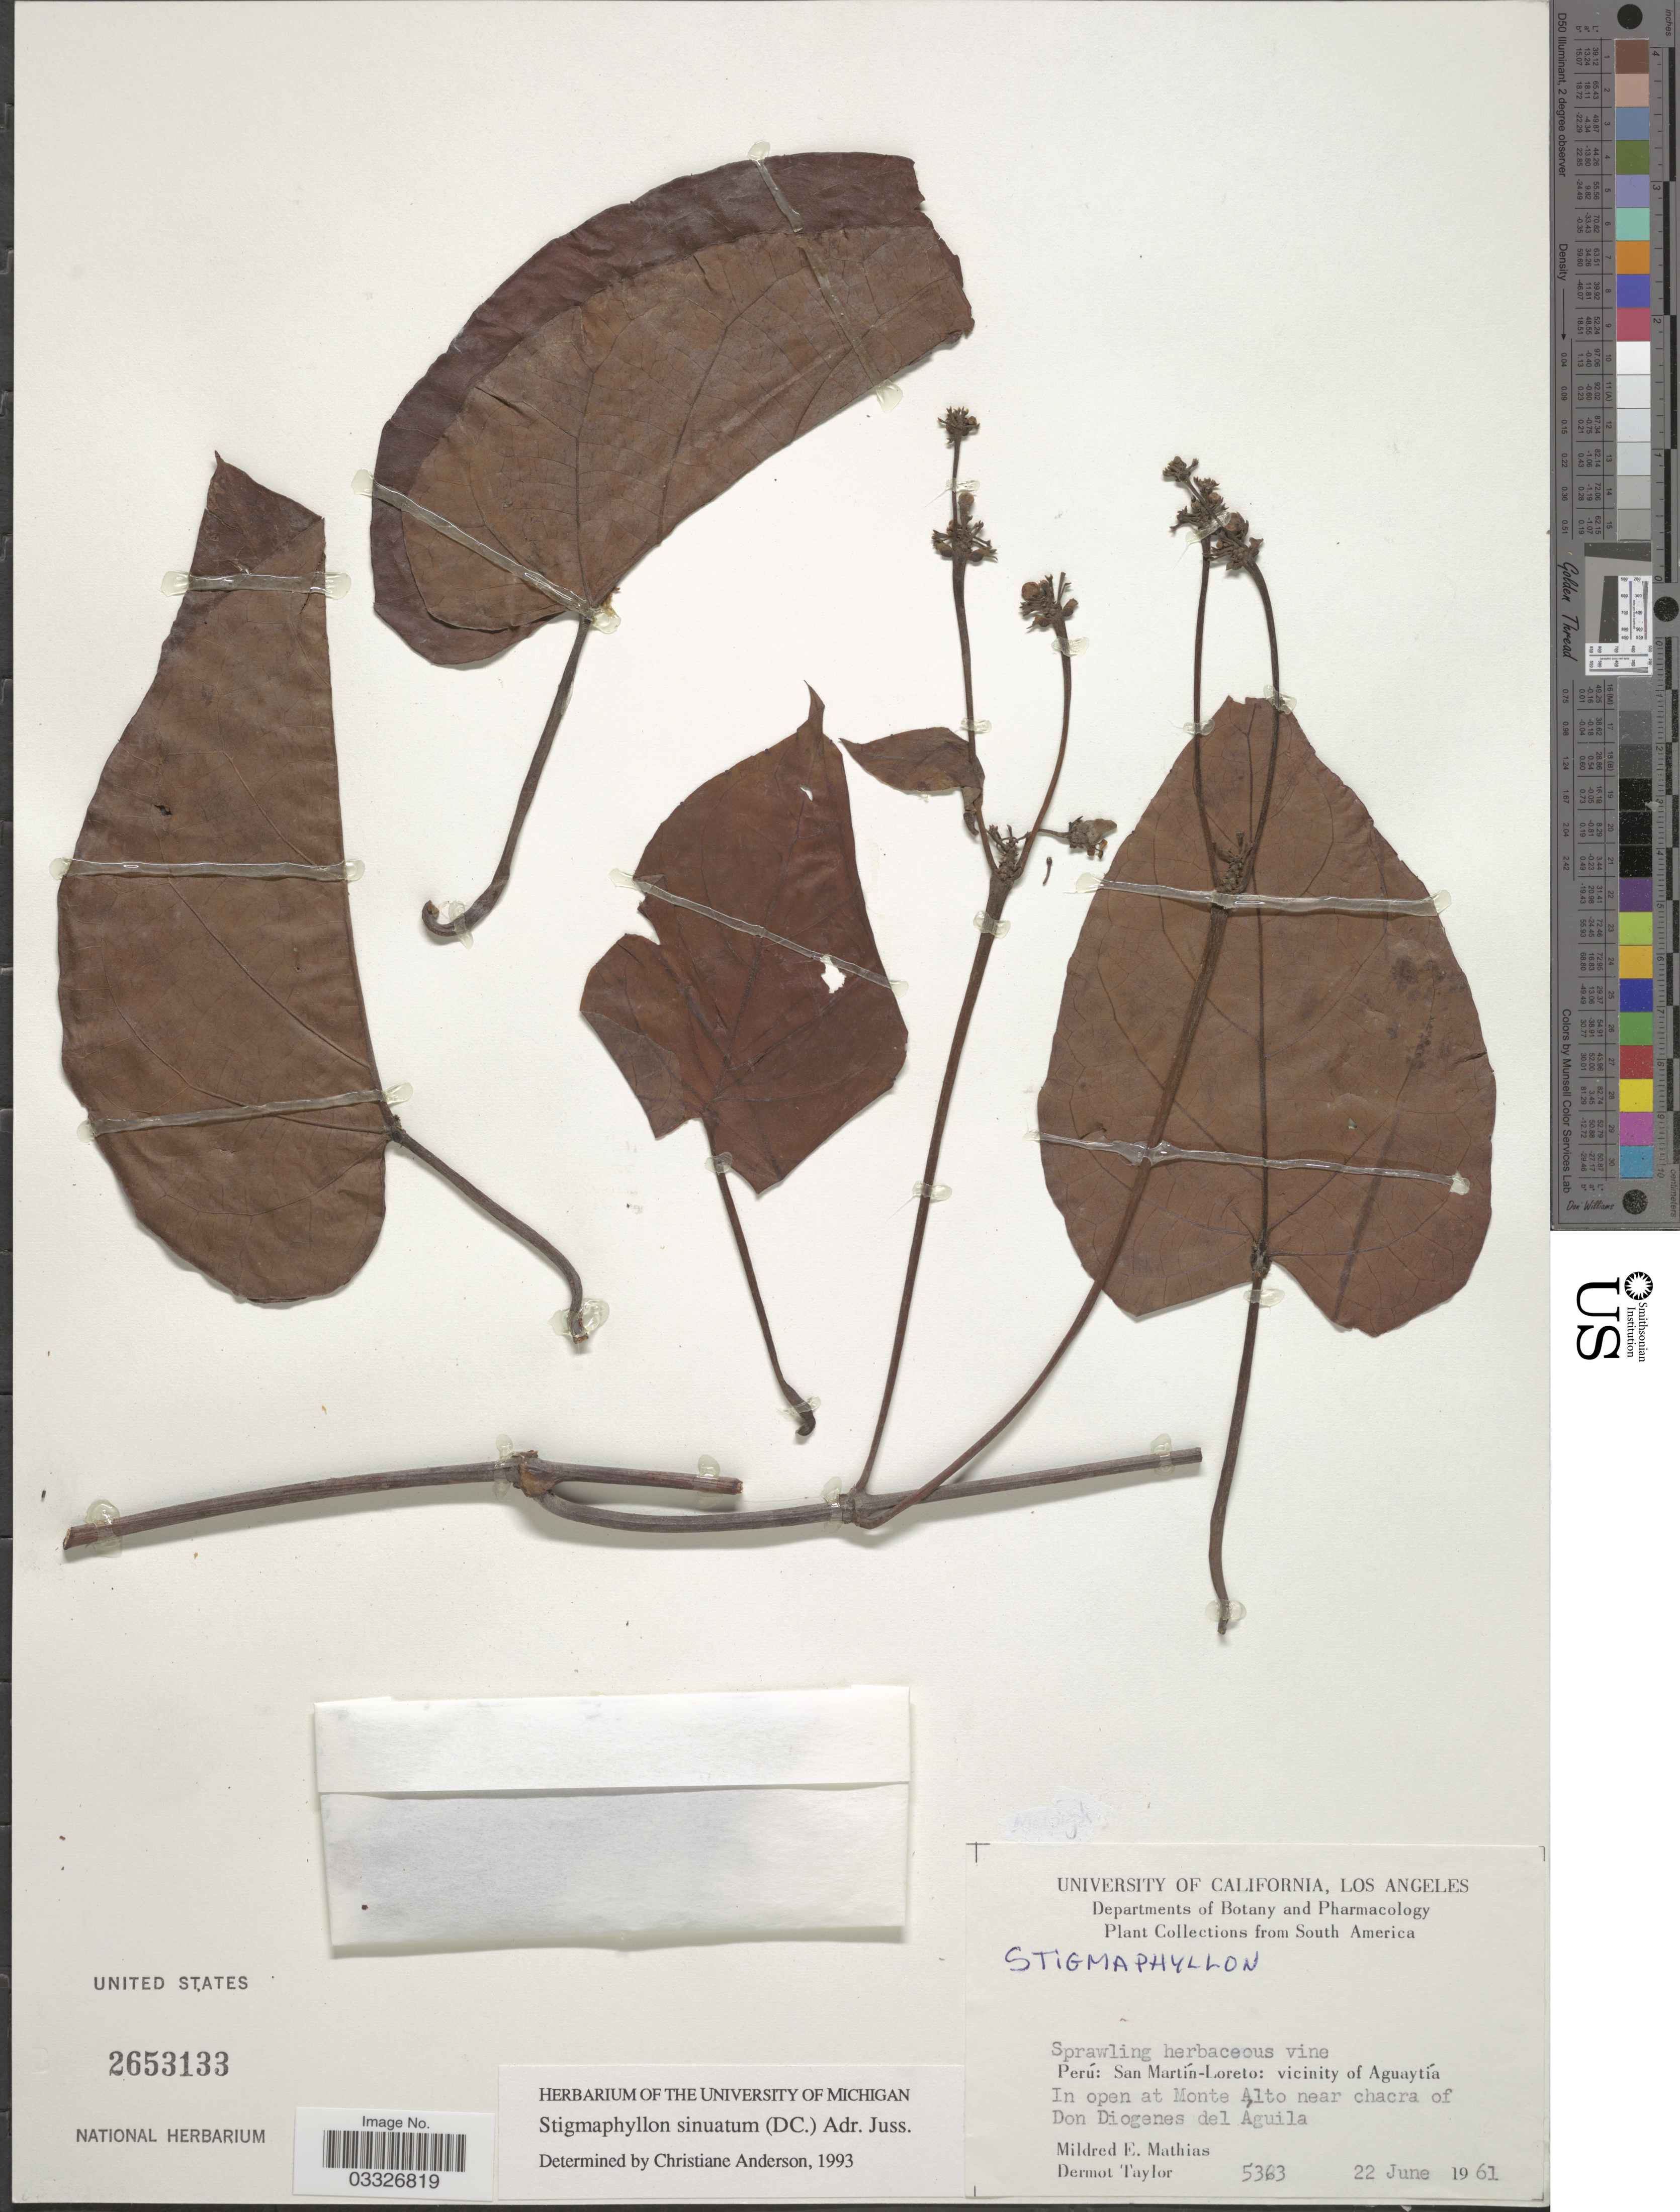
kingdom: Plantae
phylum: Tracheophyta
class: Magnoliopsida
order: Malpighiales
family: Malpighiaceae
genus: Stigmaphyllon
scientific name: Stigmaphyllon sinuatum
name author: (DC.) A. Juss.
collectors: M. E. Mathias & D. Taylor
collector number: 5363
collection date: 1961-06-22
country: Peru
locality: San Martín-Loreto: vicinity of Aguaytía. In open at Monte Alto near chacra of Don Diogenes del Aguila.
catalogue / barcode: US 2653133